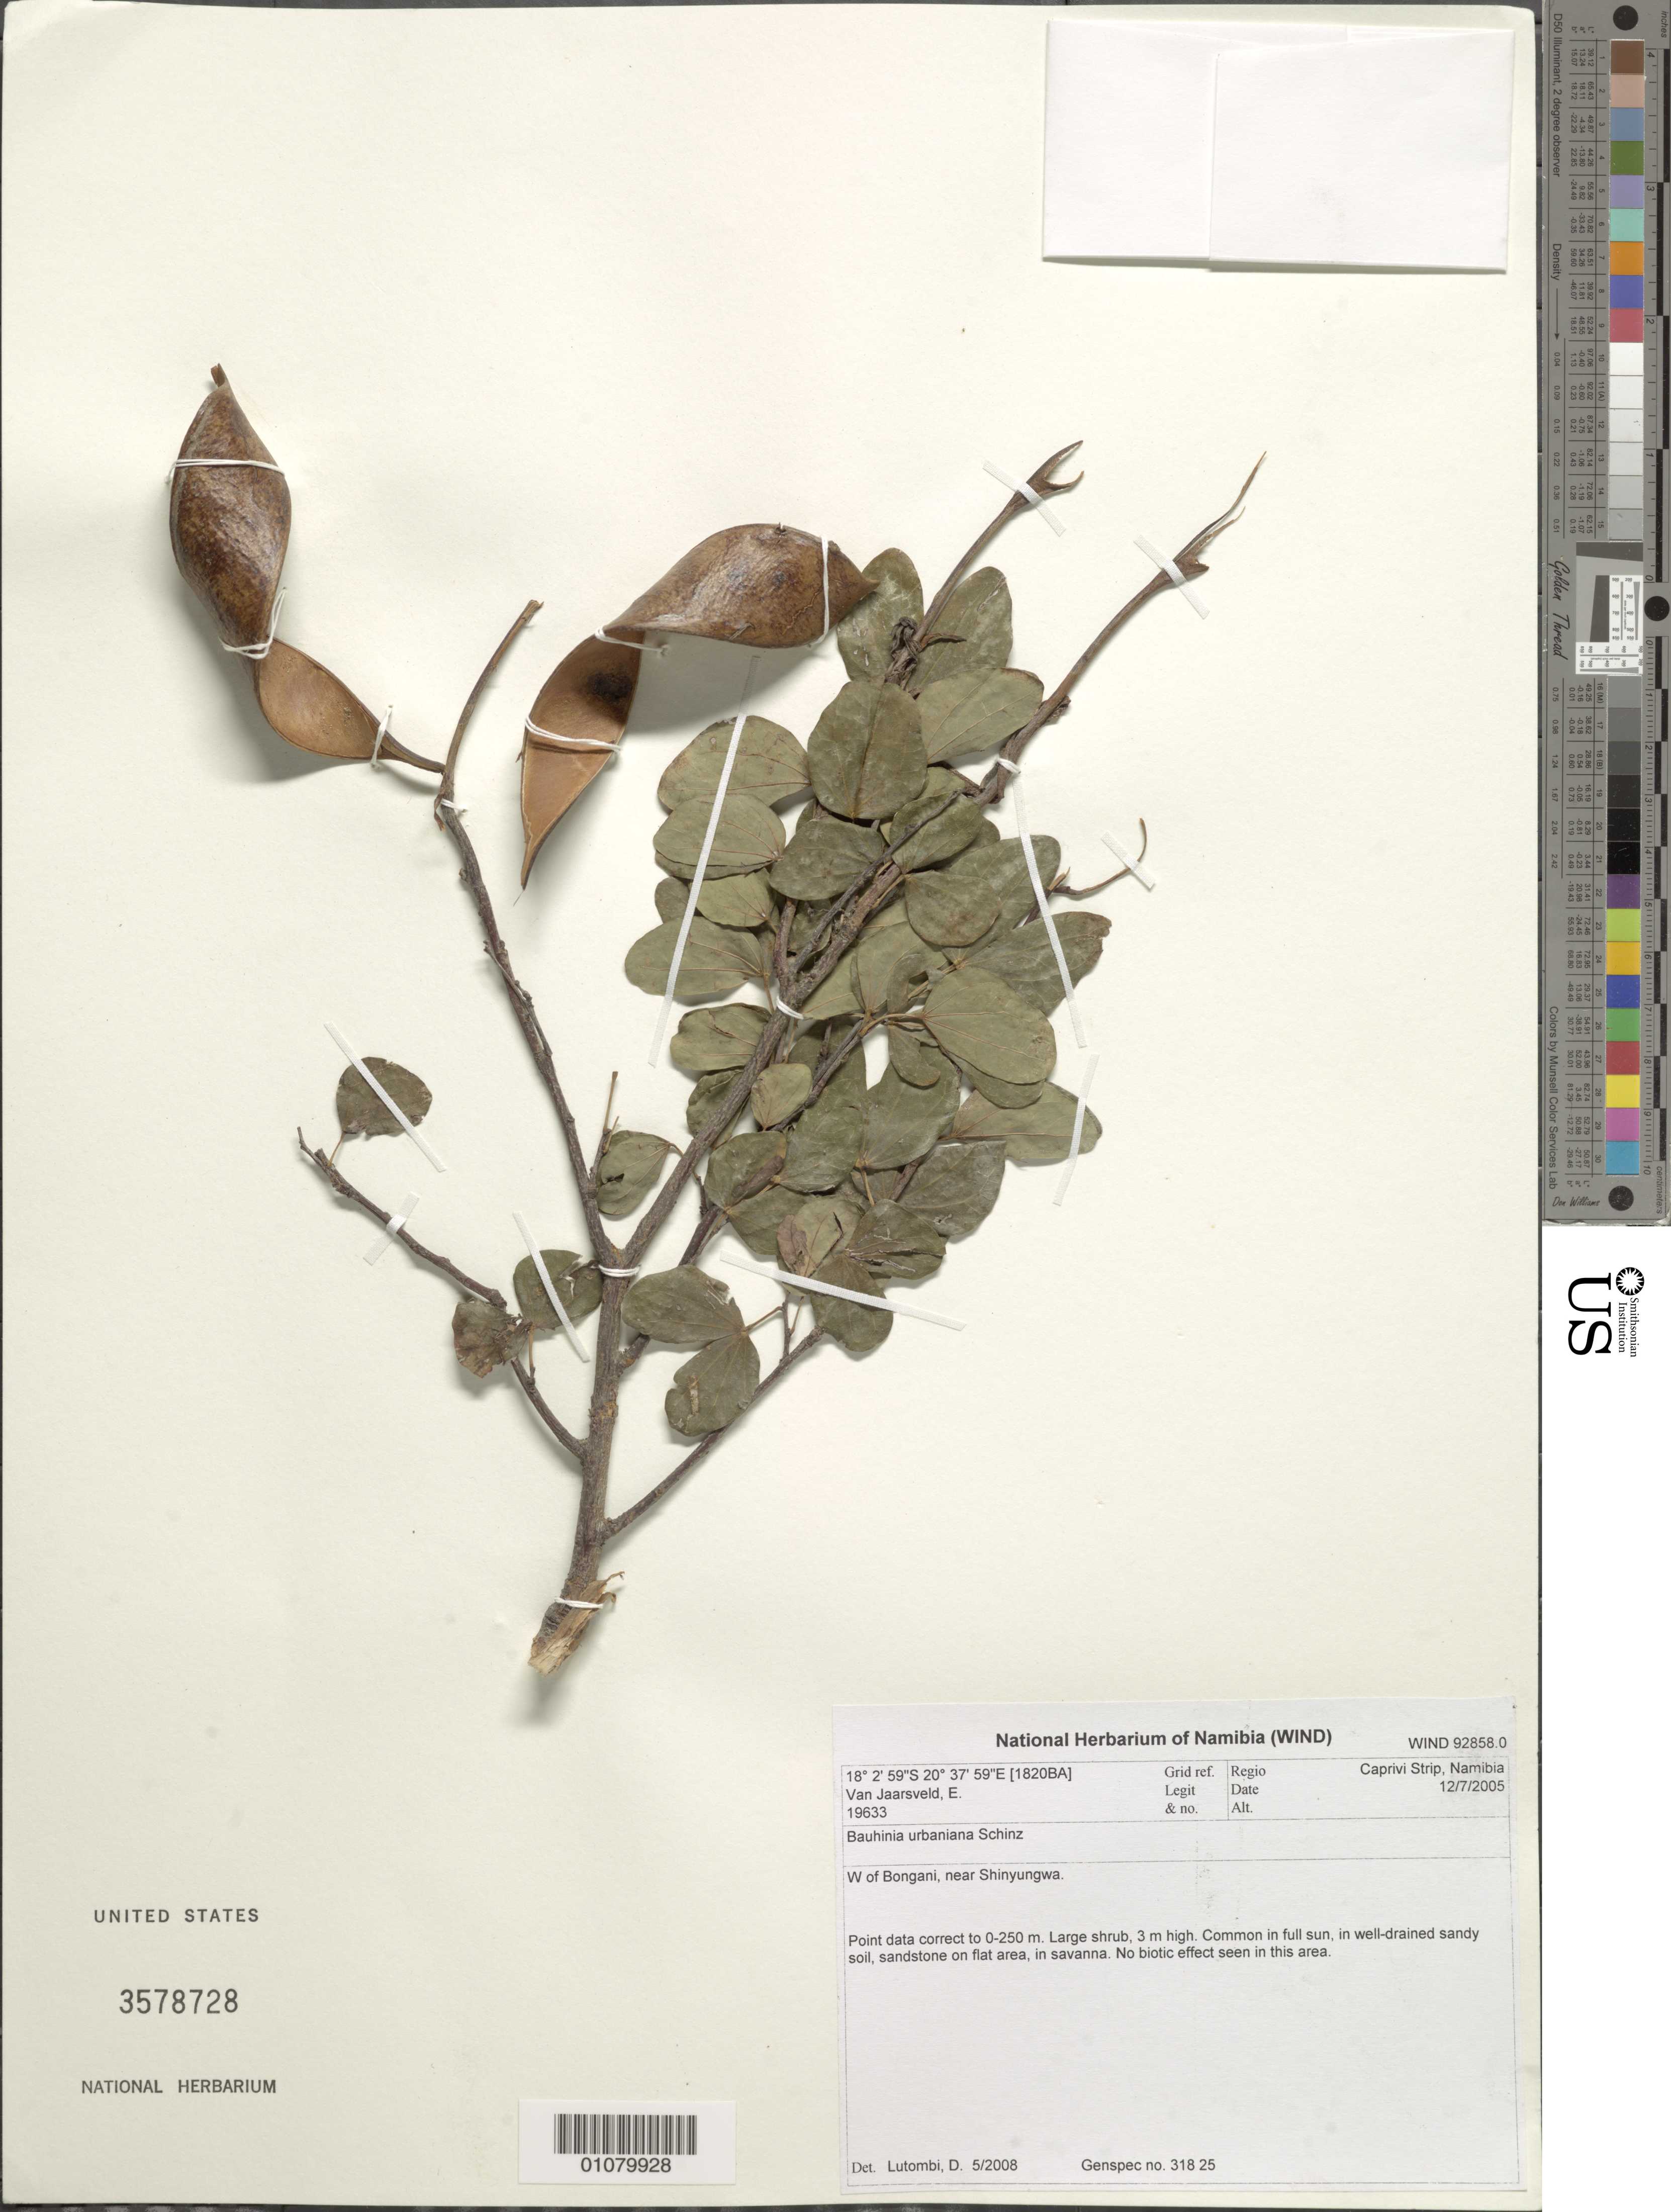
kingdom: Plantae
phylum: Tracheophyta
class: Magnoliopsida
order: Fabales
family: Fabaceae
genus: Bauhinia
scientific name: Bauhinia urbaniana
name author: Schinz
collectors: E. van Jaarsveld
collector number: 19633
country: Namibia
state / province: Caprivi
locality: W of Bongani, near Shinyungwa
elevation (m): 0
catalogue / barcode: US 3578728